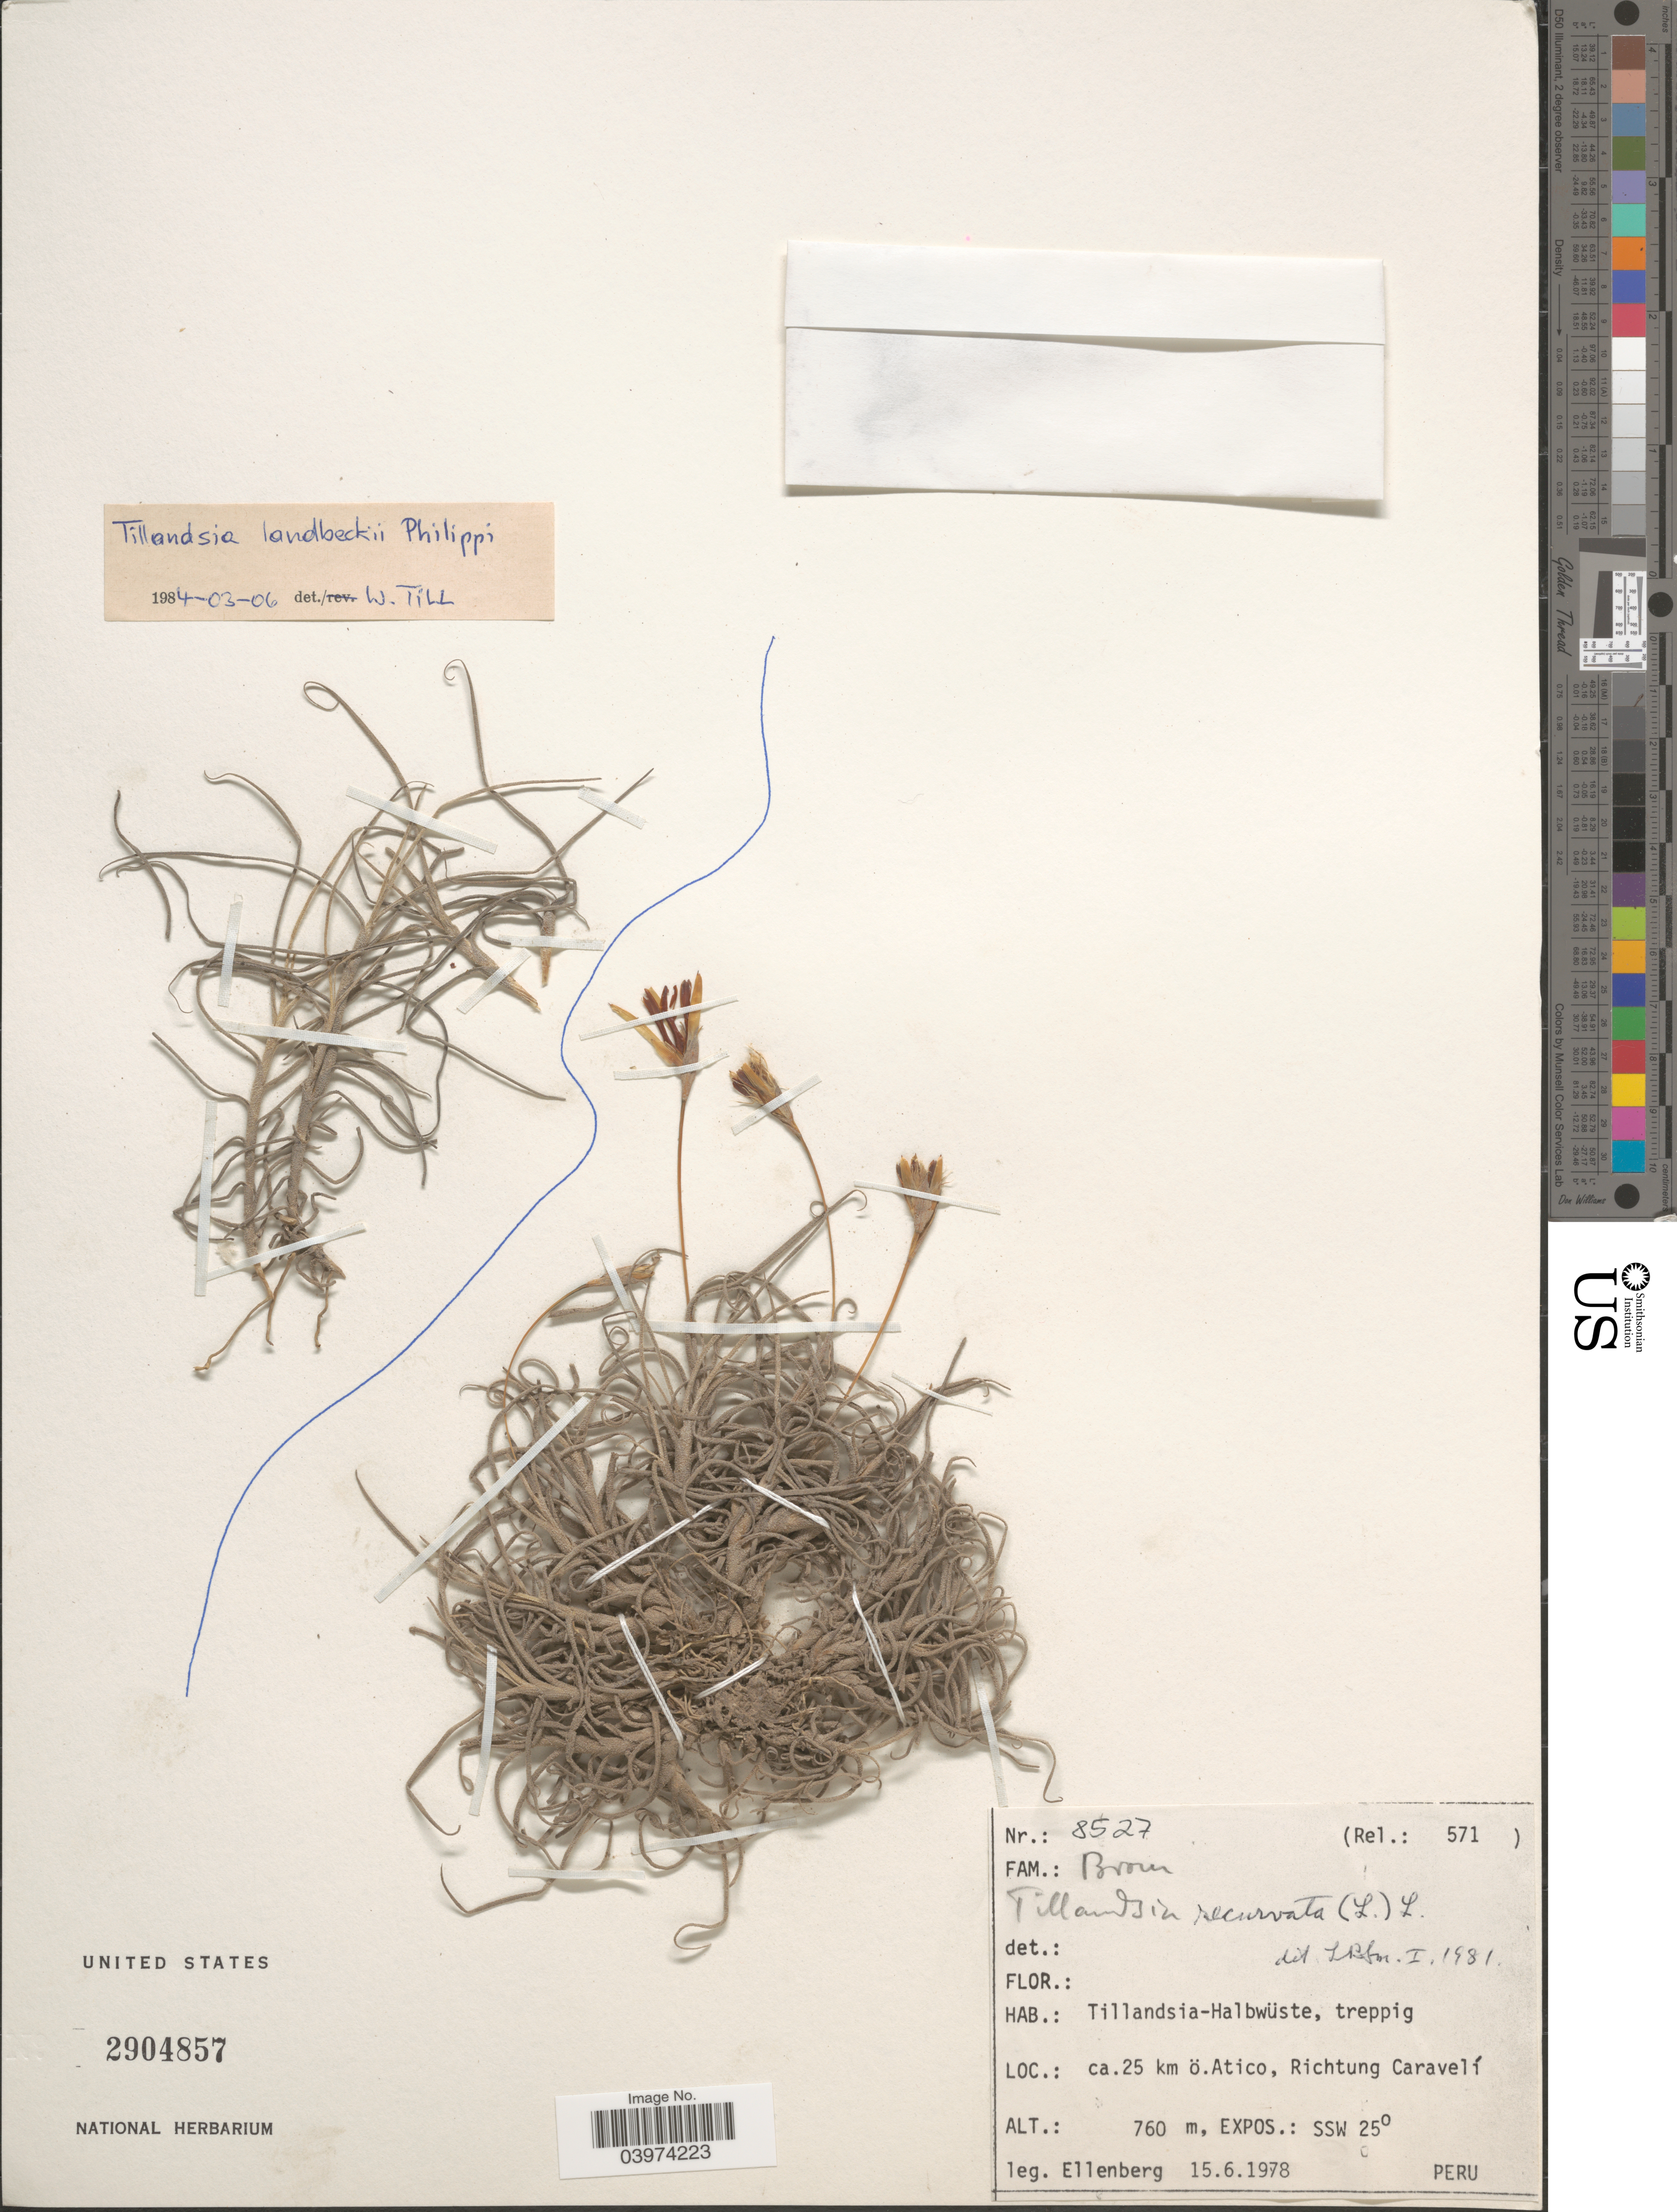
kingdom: Plantae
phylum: Tracheophyta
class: Liliopsida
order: Poales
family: Bromeliaceae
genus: Tillandsia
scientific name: Tillandsia recurvata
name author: L.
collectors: Ellenberg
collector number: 8527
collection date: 1978-06-15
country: Peru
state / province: Arequipa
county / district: Caravelí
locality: Ca.25 km ö. Atico, Richtung Caravelí. Expos.: SSW 25º.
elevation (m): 760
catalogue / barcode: US 2904857